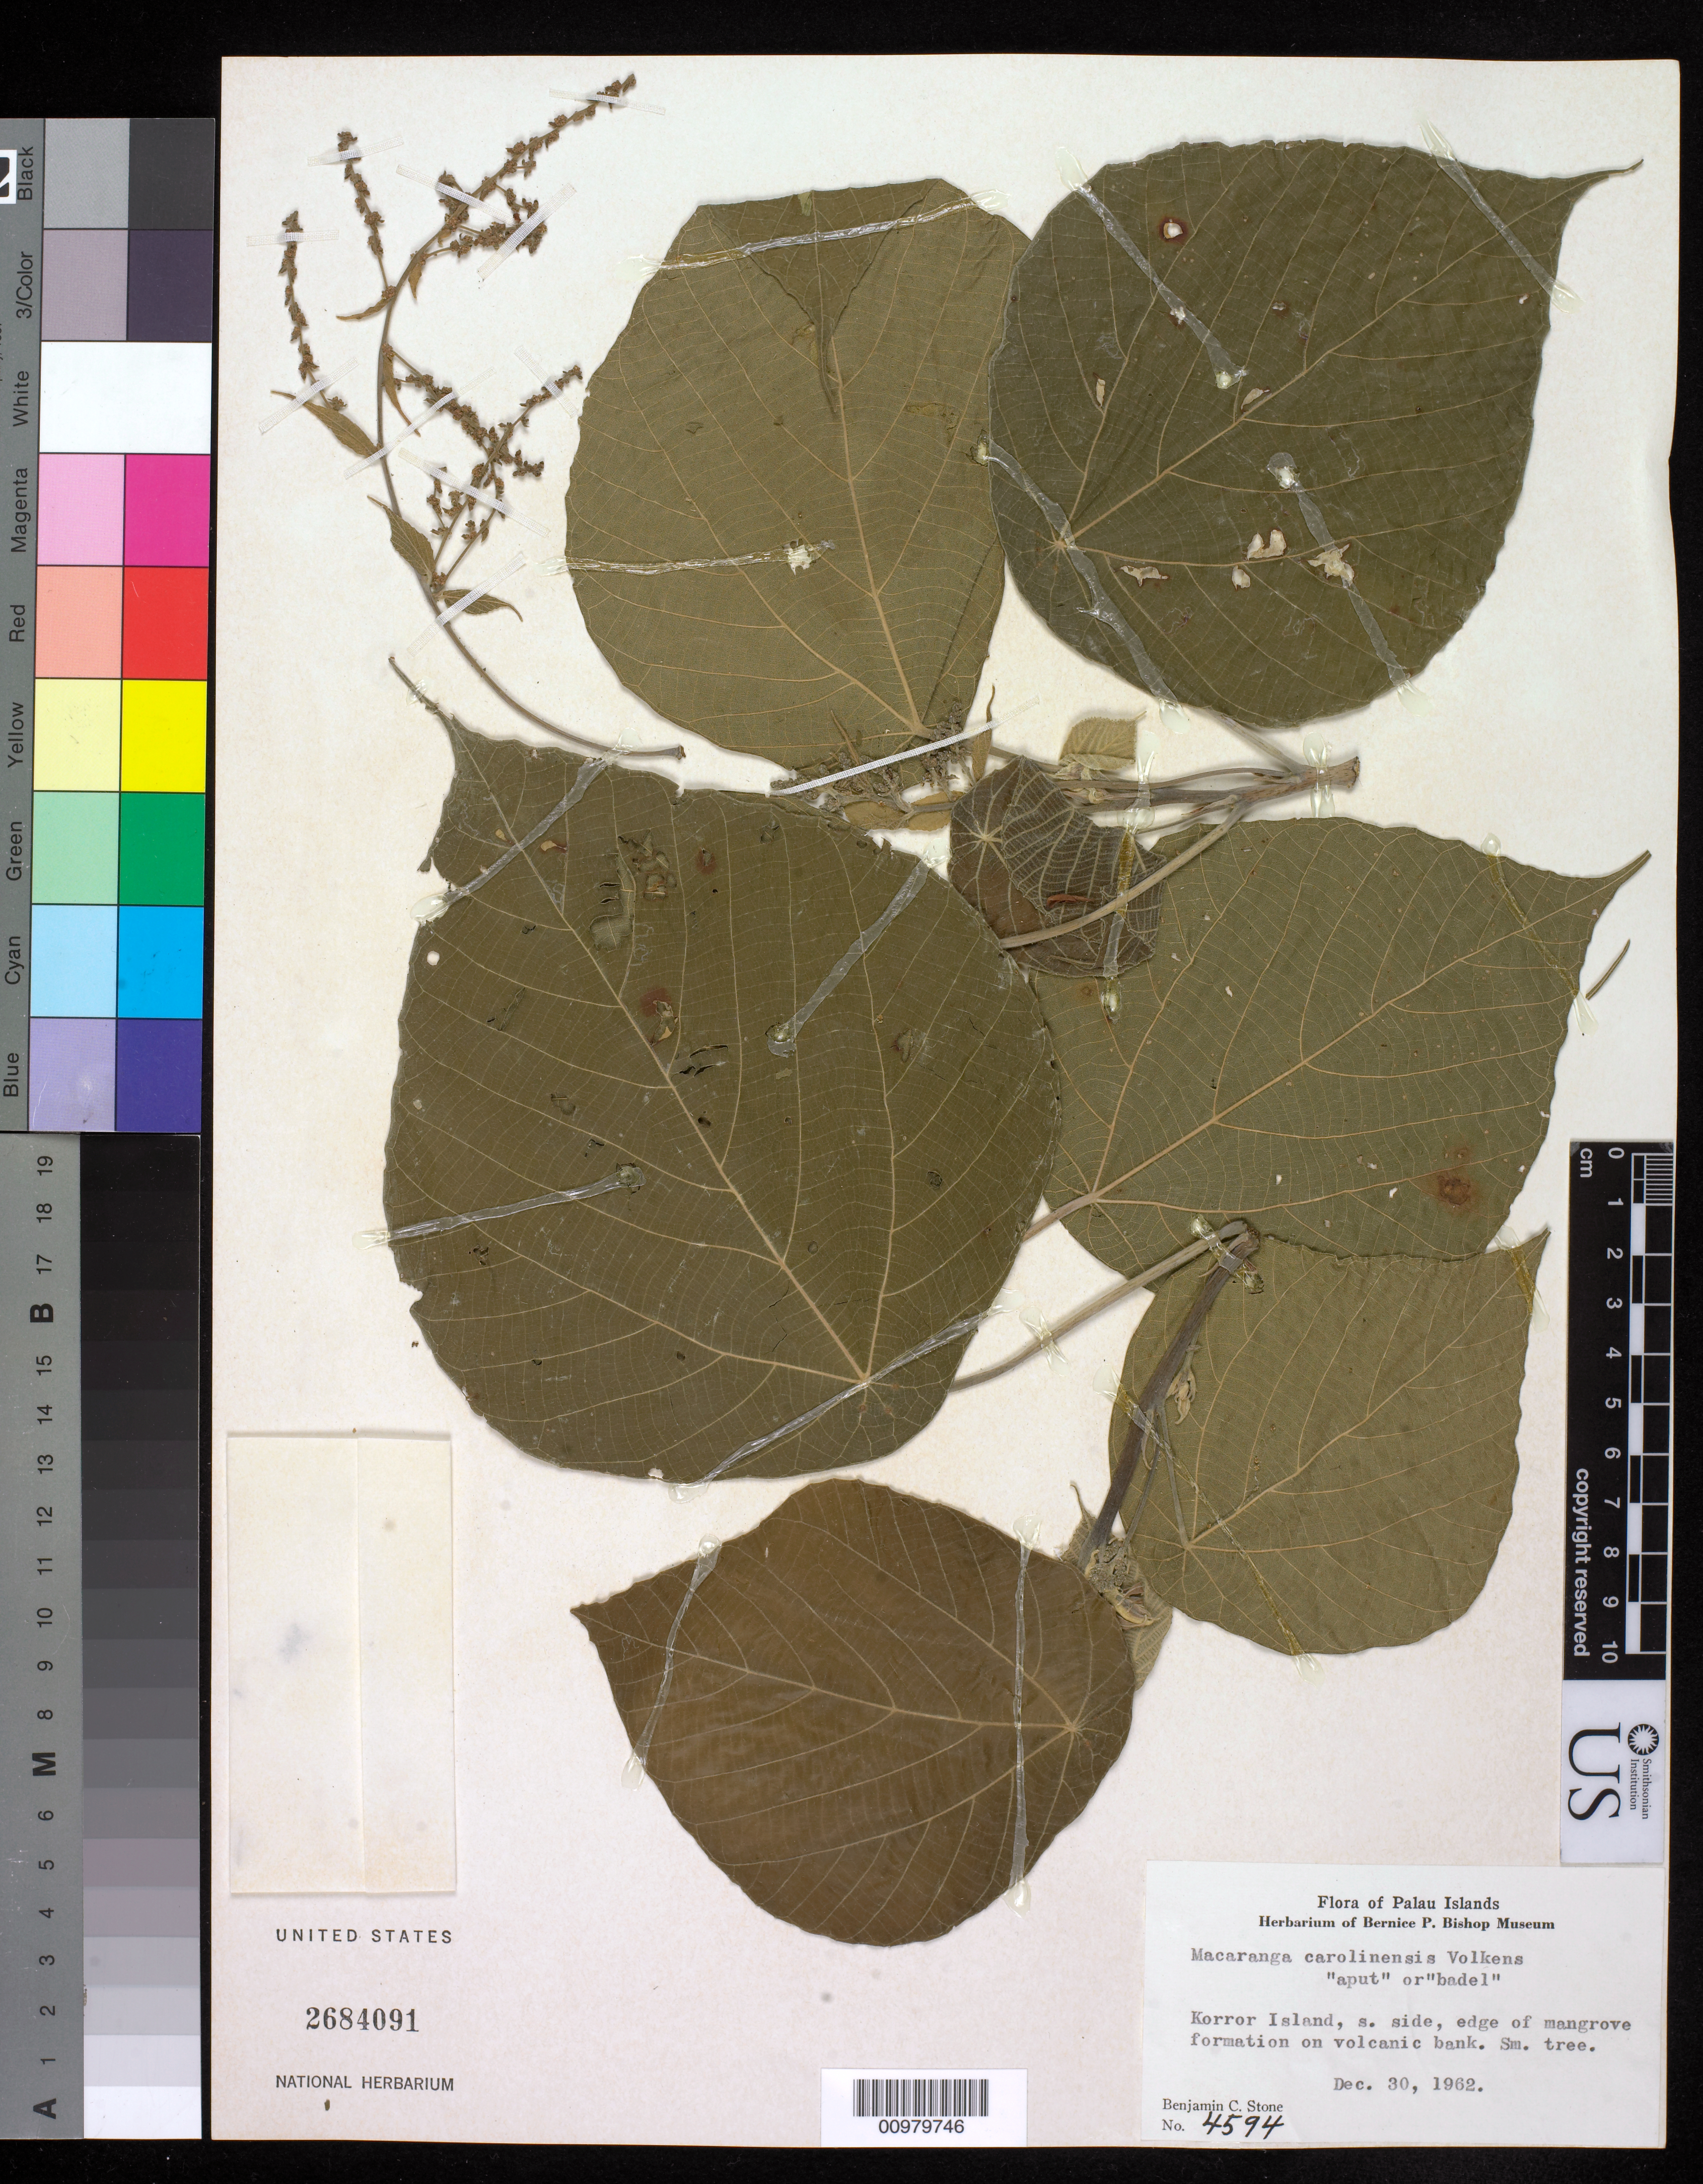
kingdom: Plantae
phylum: Tracheophyta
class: Magnoliopsida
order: Malpighiales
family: Euphorbiaceae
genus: Macaranga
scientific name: Macaranga carolinensis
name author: Volkens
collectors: B. C. Stone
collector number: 4594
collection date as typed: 30 Dec 1962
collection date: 1962-12-30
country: Palau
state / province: Koror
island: Oreor (Koror)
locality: Korror Island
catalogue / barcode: US 2684091